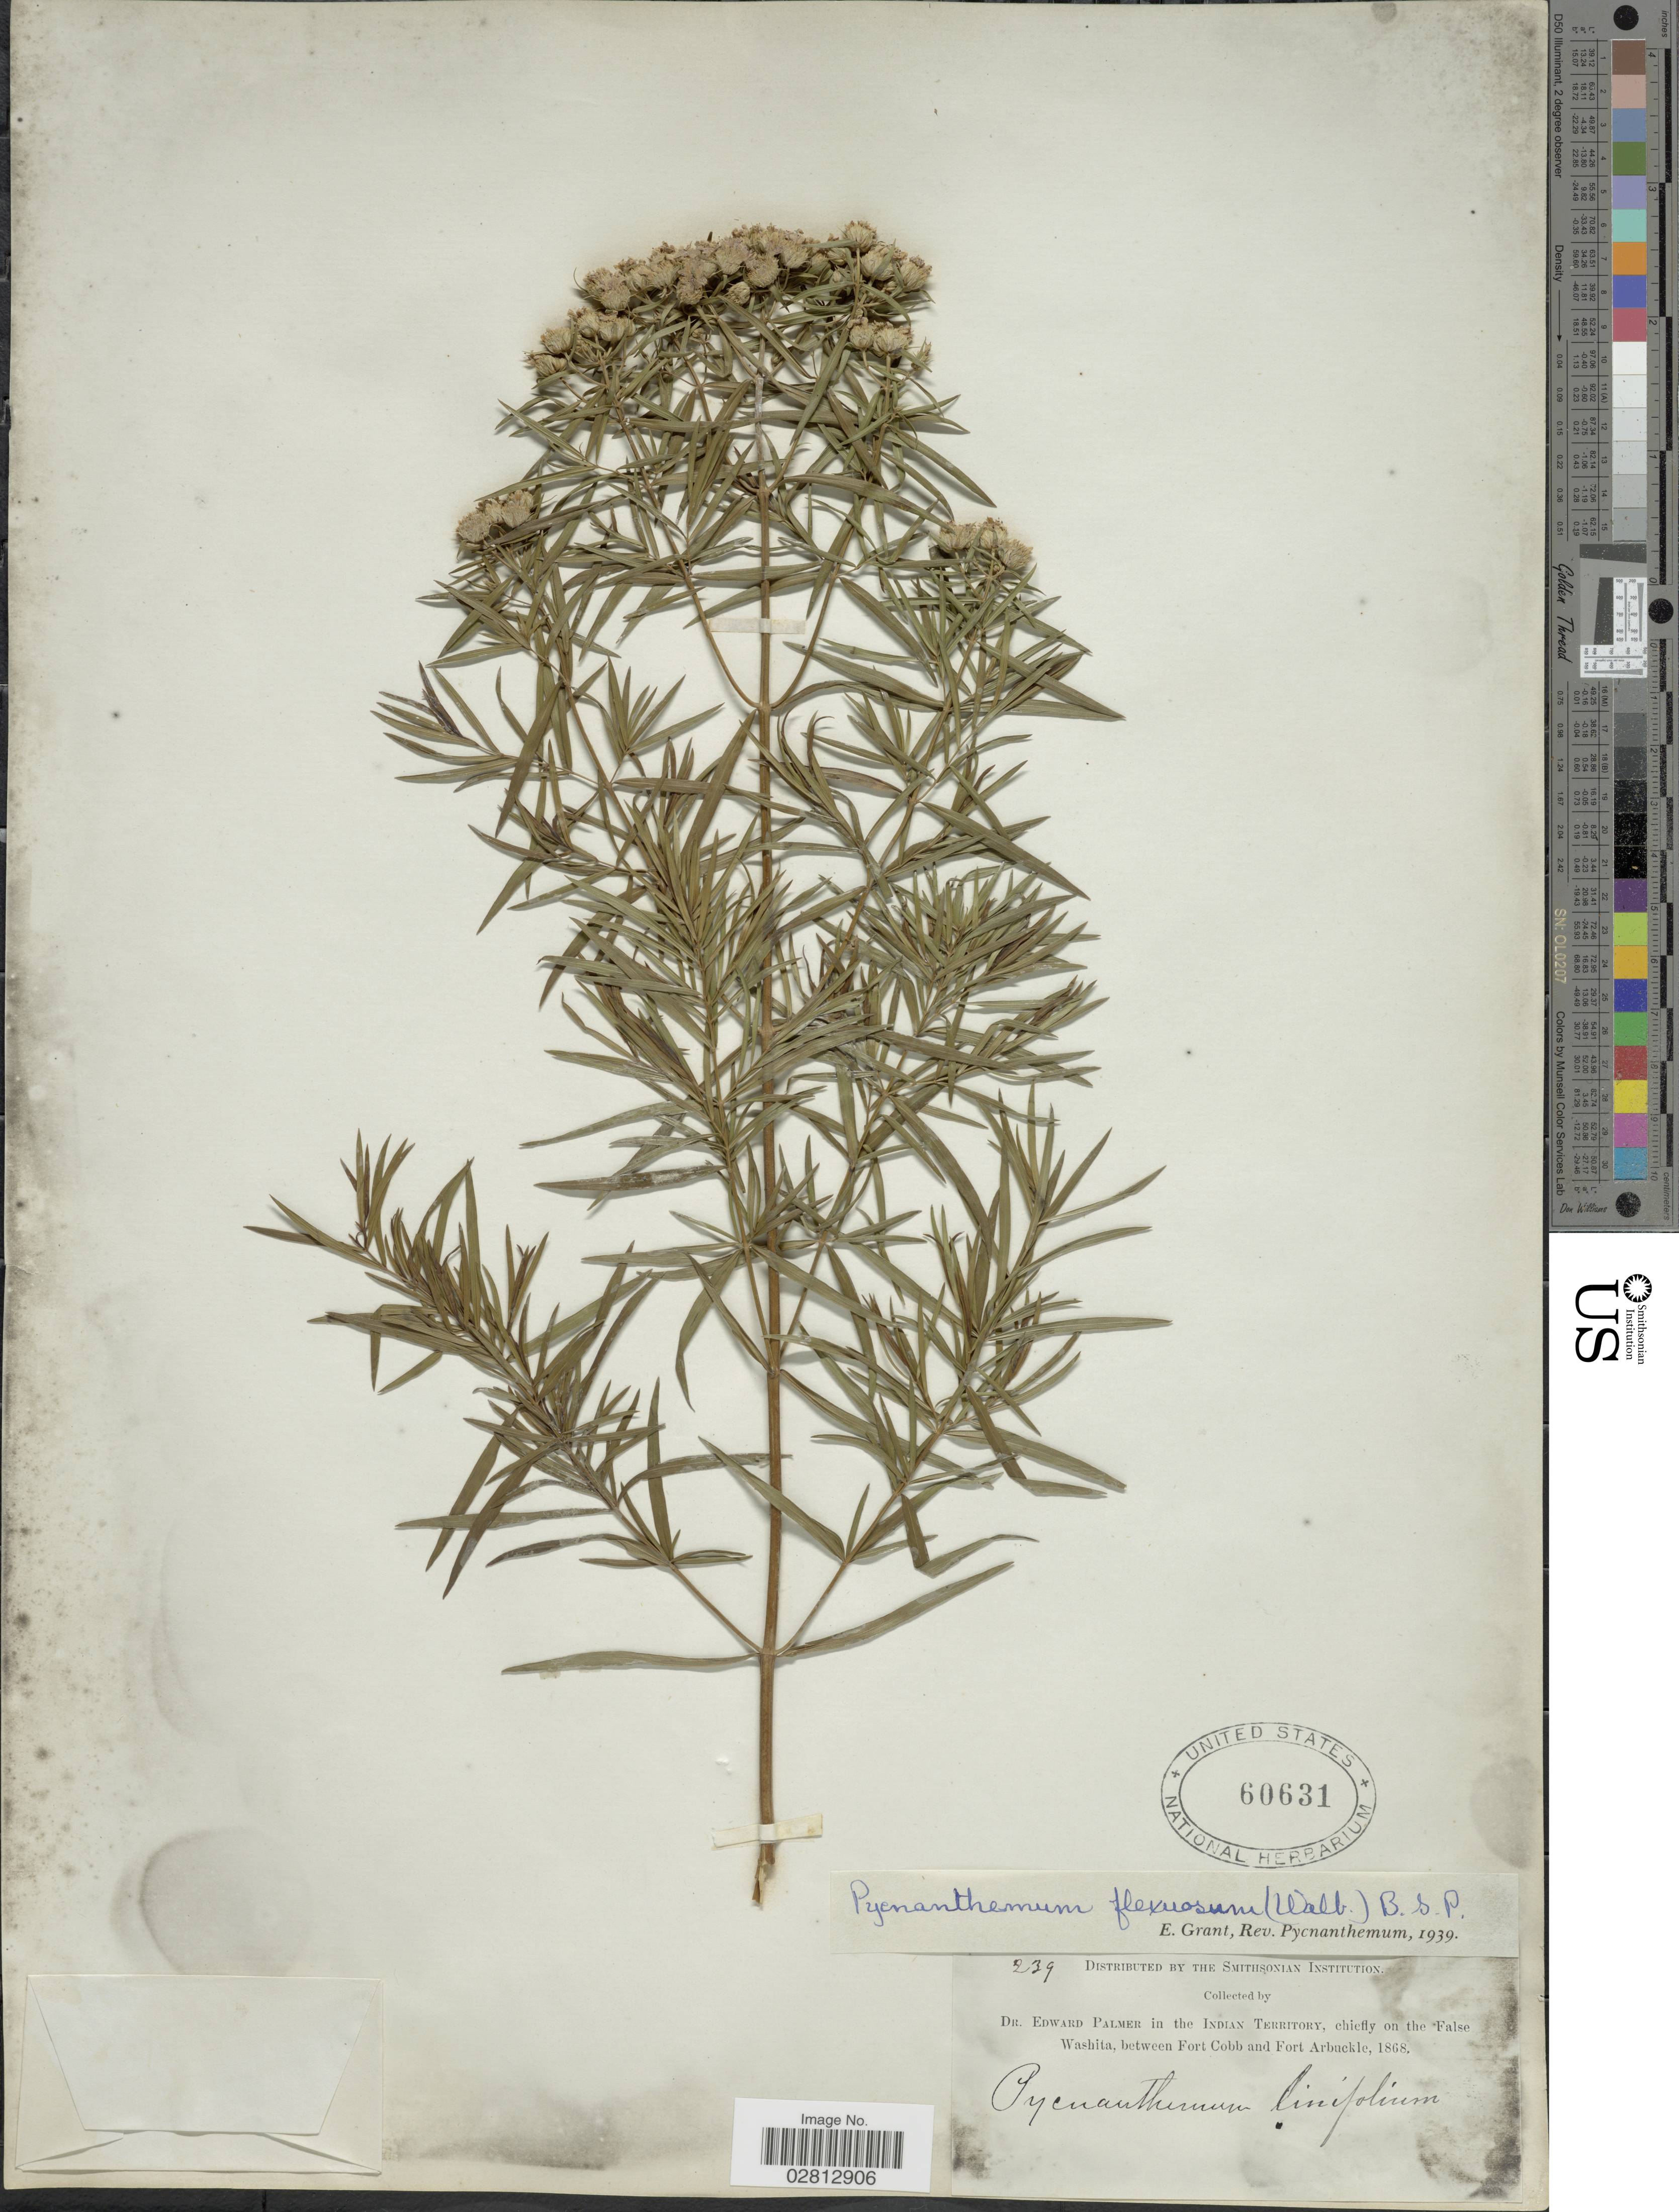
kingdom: Plantae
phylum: Tracheophyta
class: Magnoliopsida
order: Lamiales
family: Lamiaceae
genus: Pycnanthemum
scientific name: Pycnanthemum tenuifolium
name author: Schrad.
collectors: E. Palmer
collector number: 239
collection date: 1868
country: United States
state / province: Oklahoma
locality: Indian Territory, chiefly on the False Washita, between Fort Cobb and Fort Arbuckle.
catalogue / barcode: US 60631